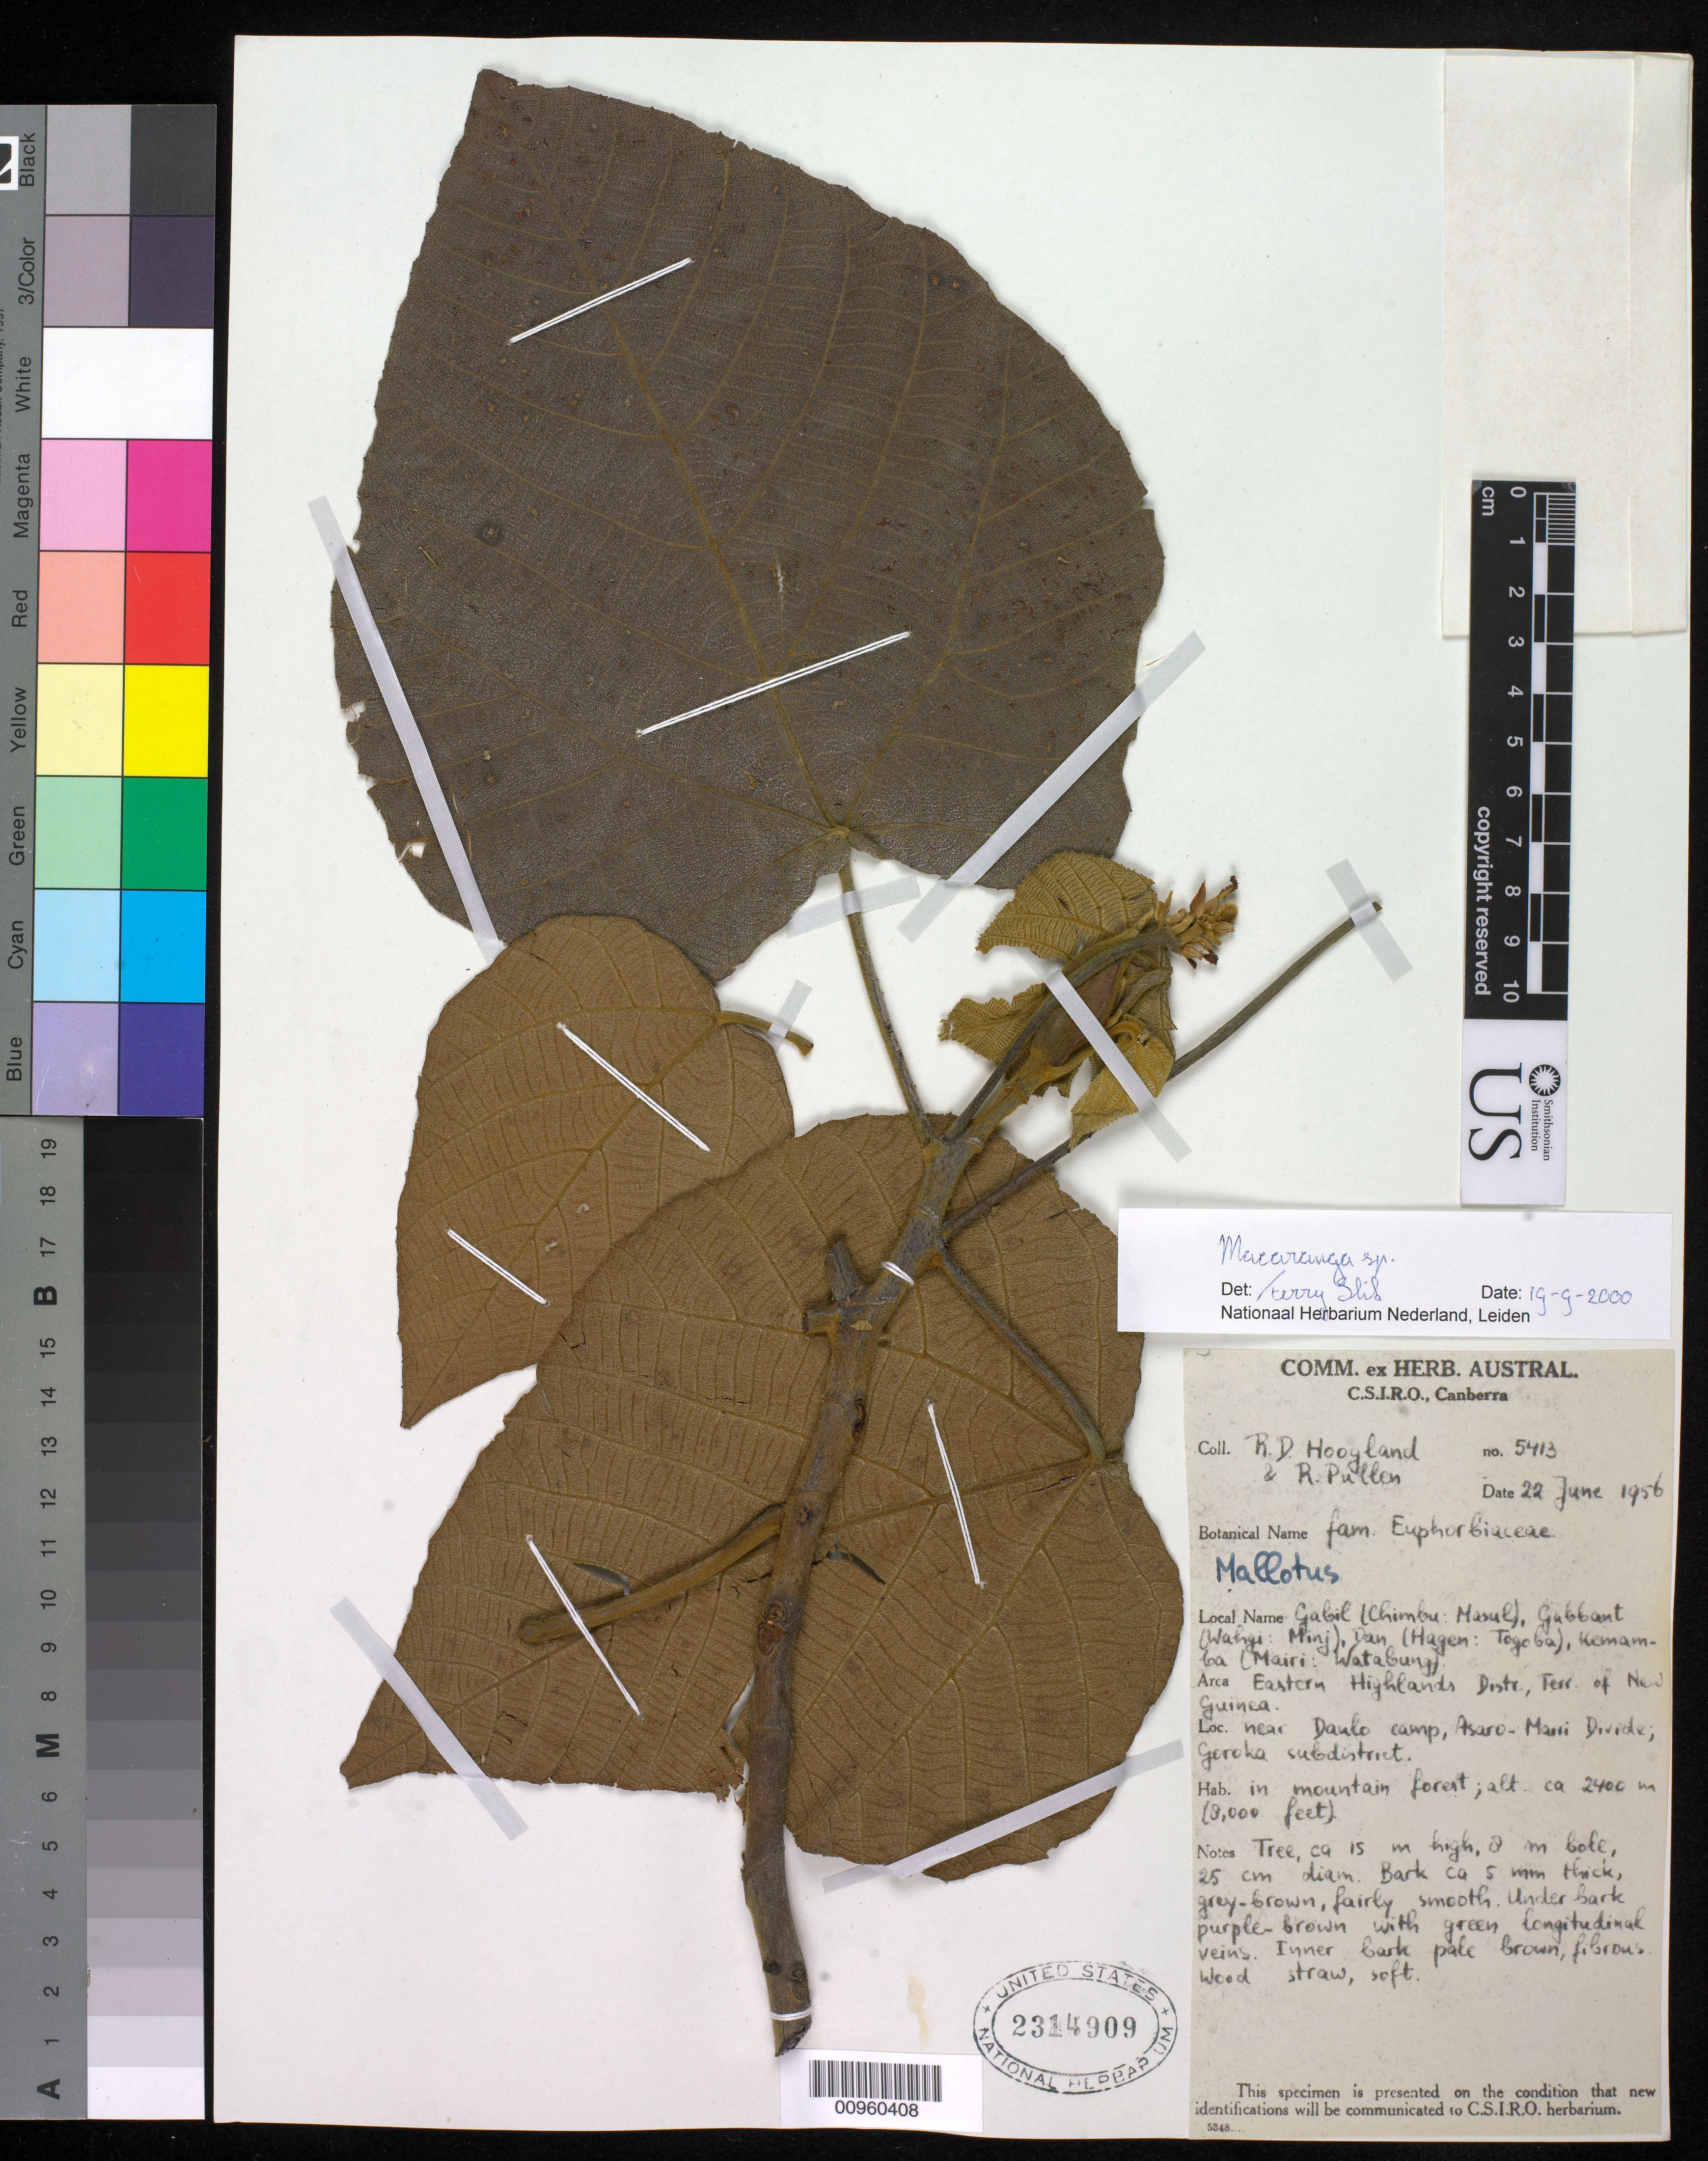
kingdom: Plantae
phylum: Tracheophyta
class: Magnoliopsida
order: Malpighiales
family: Euphorbiaceae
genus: Macaranga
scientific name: Macaranga sp.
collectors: R. D. Hoogland & R. Pullen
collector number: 5413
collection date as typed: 22 Jun 1956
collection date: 1956-06-22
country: Papua New Guinea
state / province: Eastern Highlands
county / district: Goroka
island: New Guinea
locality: Near Daulo camp, Asaro-Mairi Dvide, Goroko subdistrict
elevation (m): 2438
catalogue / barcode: US 2314909